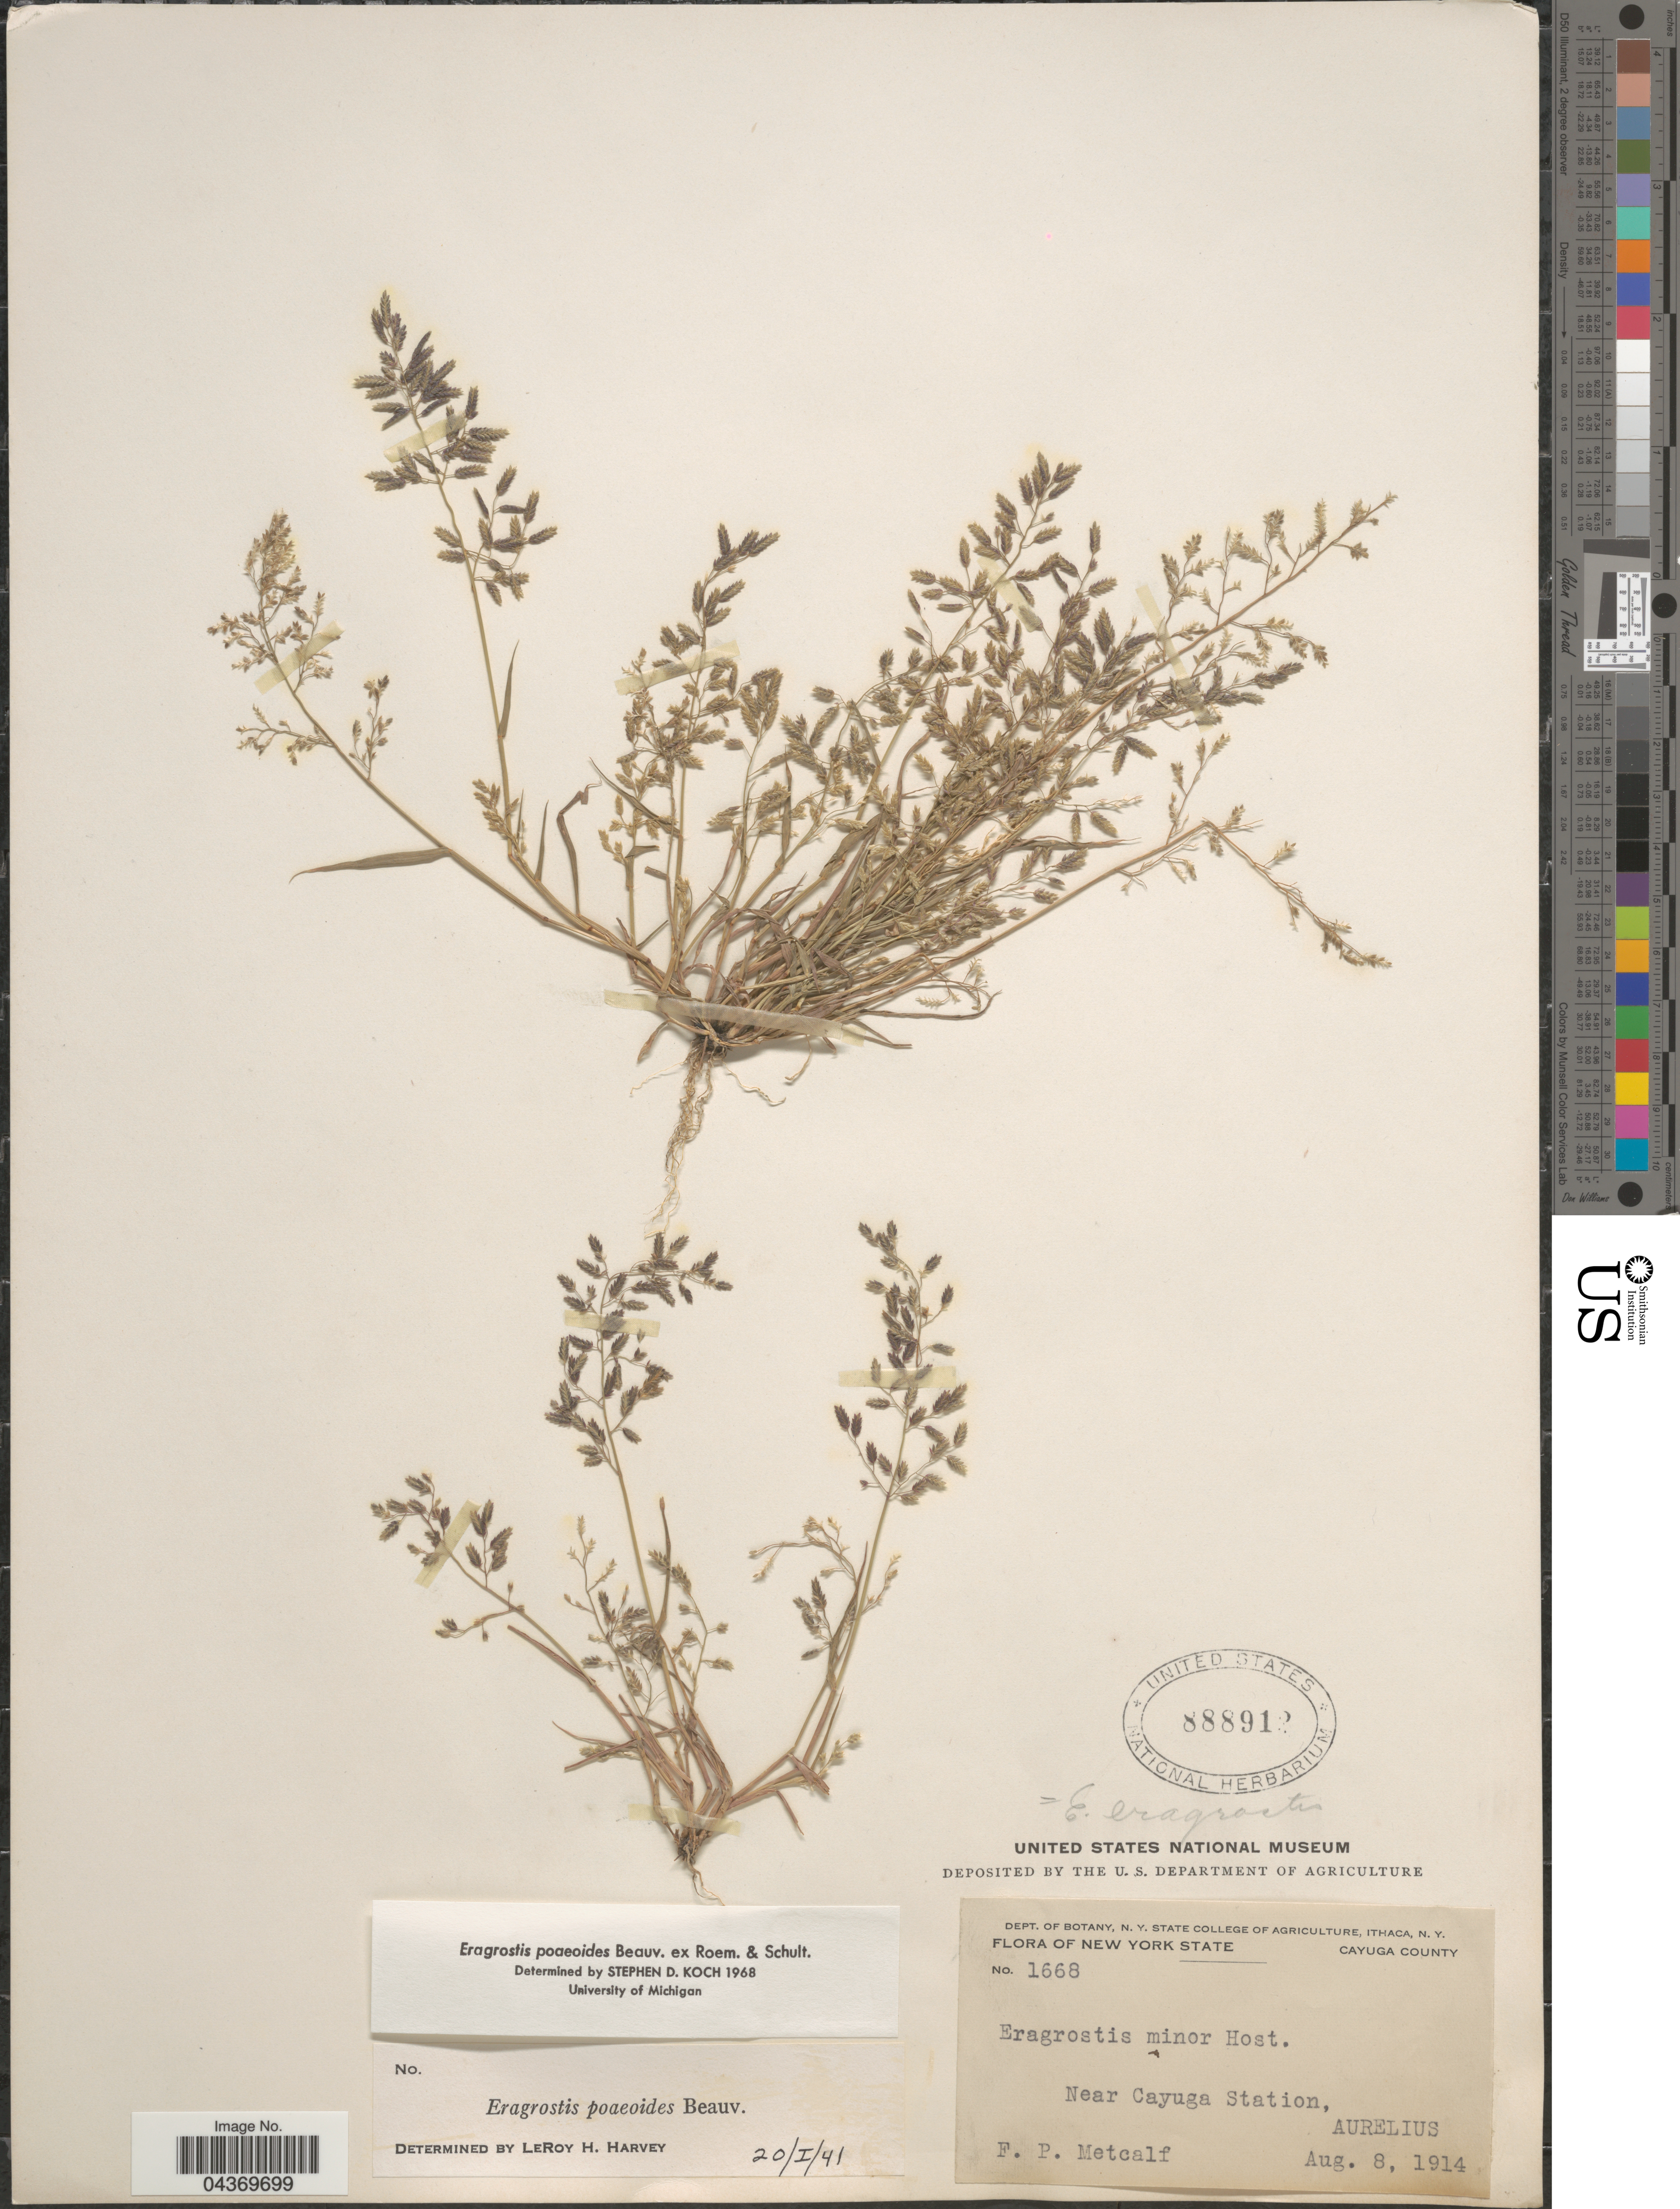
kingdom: Plantae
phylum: Tracheophyta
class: Liliopsida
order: Poales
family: Poaceae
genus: Eragrostis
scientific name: Eragrostis minor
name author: Host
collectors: F. Metcalf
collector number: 1668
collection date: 1914-08-08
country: United States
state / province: New York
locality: Cayuga County. Near Cayuga Station, Aurelius.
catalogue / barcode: US 888912